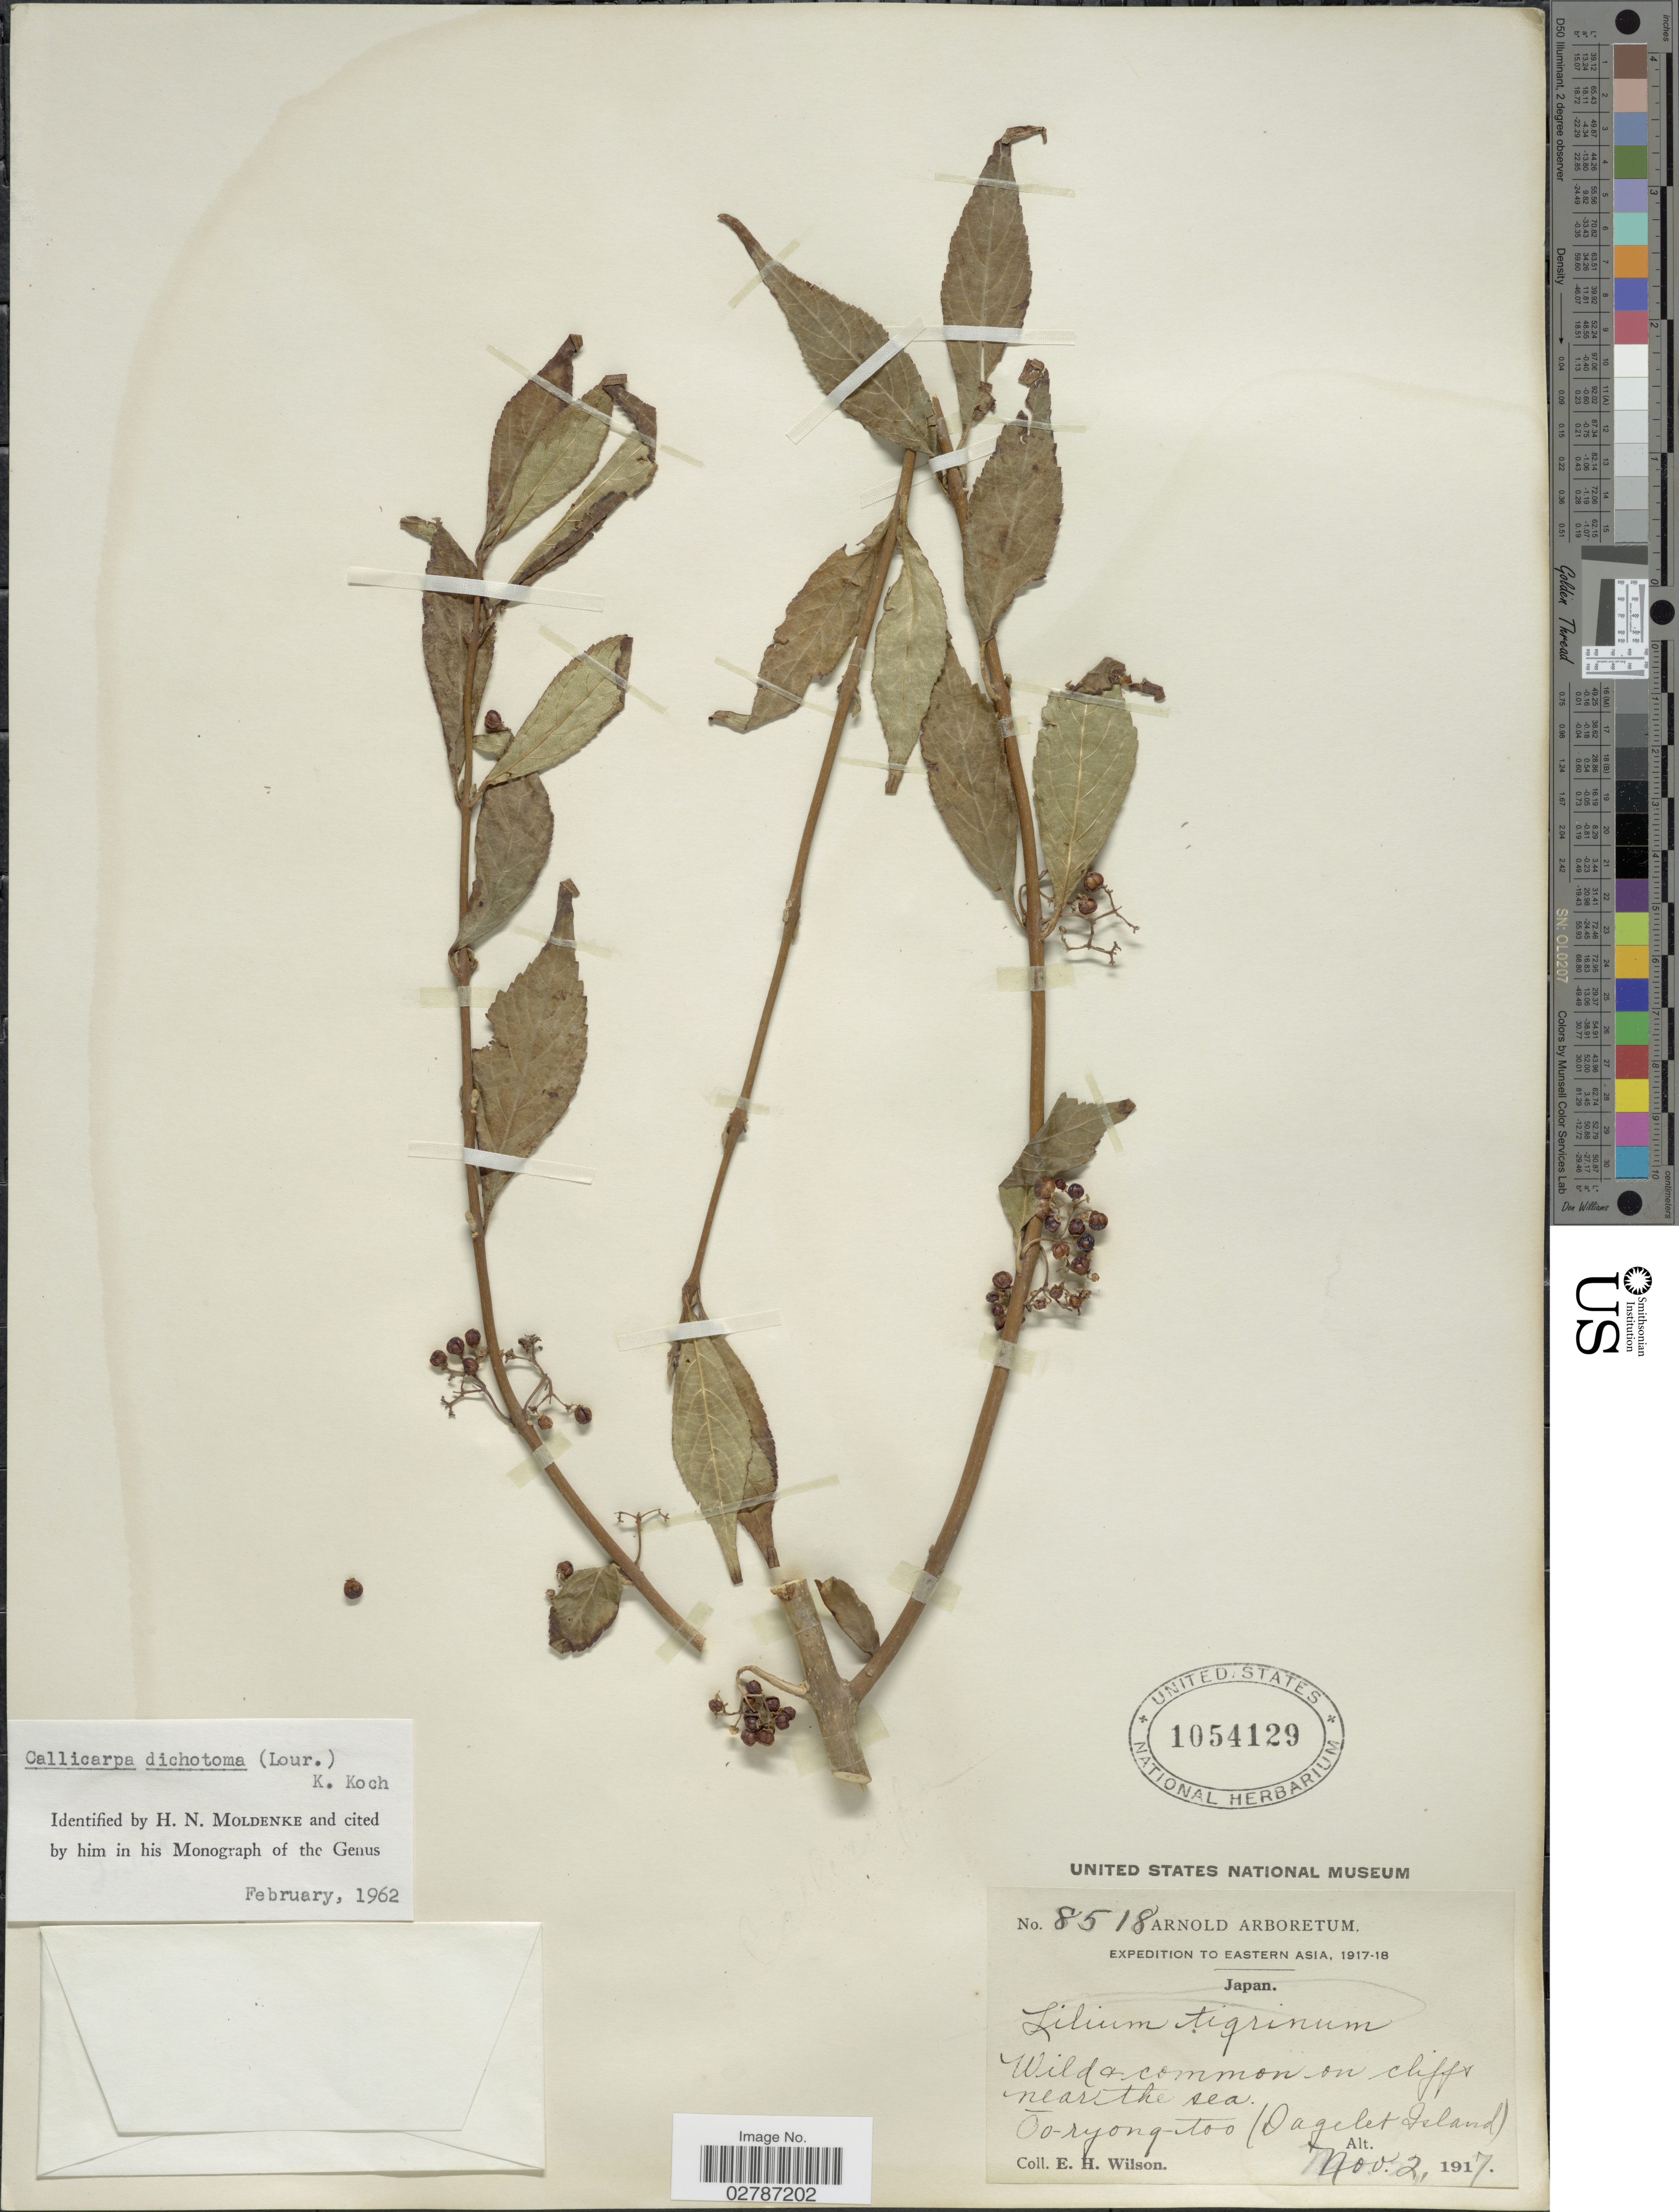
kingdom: Plantae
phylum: Tracheophyta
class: Magnoliopsida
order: Lamiales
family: Lamiaceae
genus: Callicarpa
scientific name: Callicarpa dichotoma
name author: (Lour.) K. Koch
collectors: E. Wilson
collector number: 8518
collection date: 1917-11-02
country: Japan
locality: Eastern Asia. Wild & common on cliffs near the sea. Oo-ryong-too (Dagelet Island).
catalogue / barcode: US 1054129